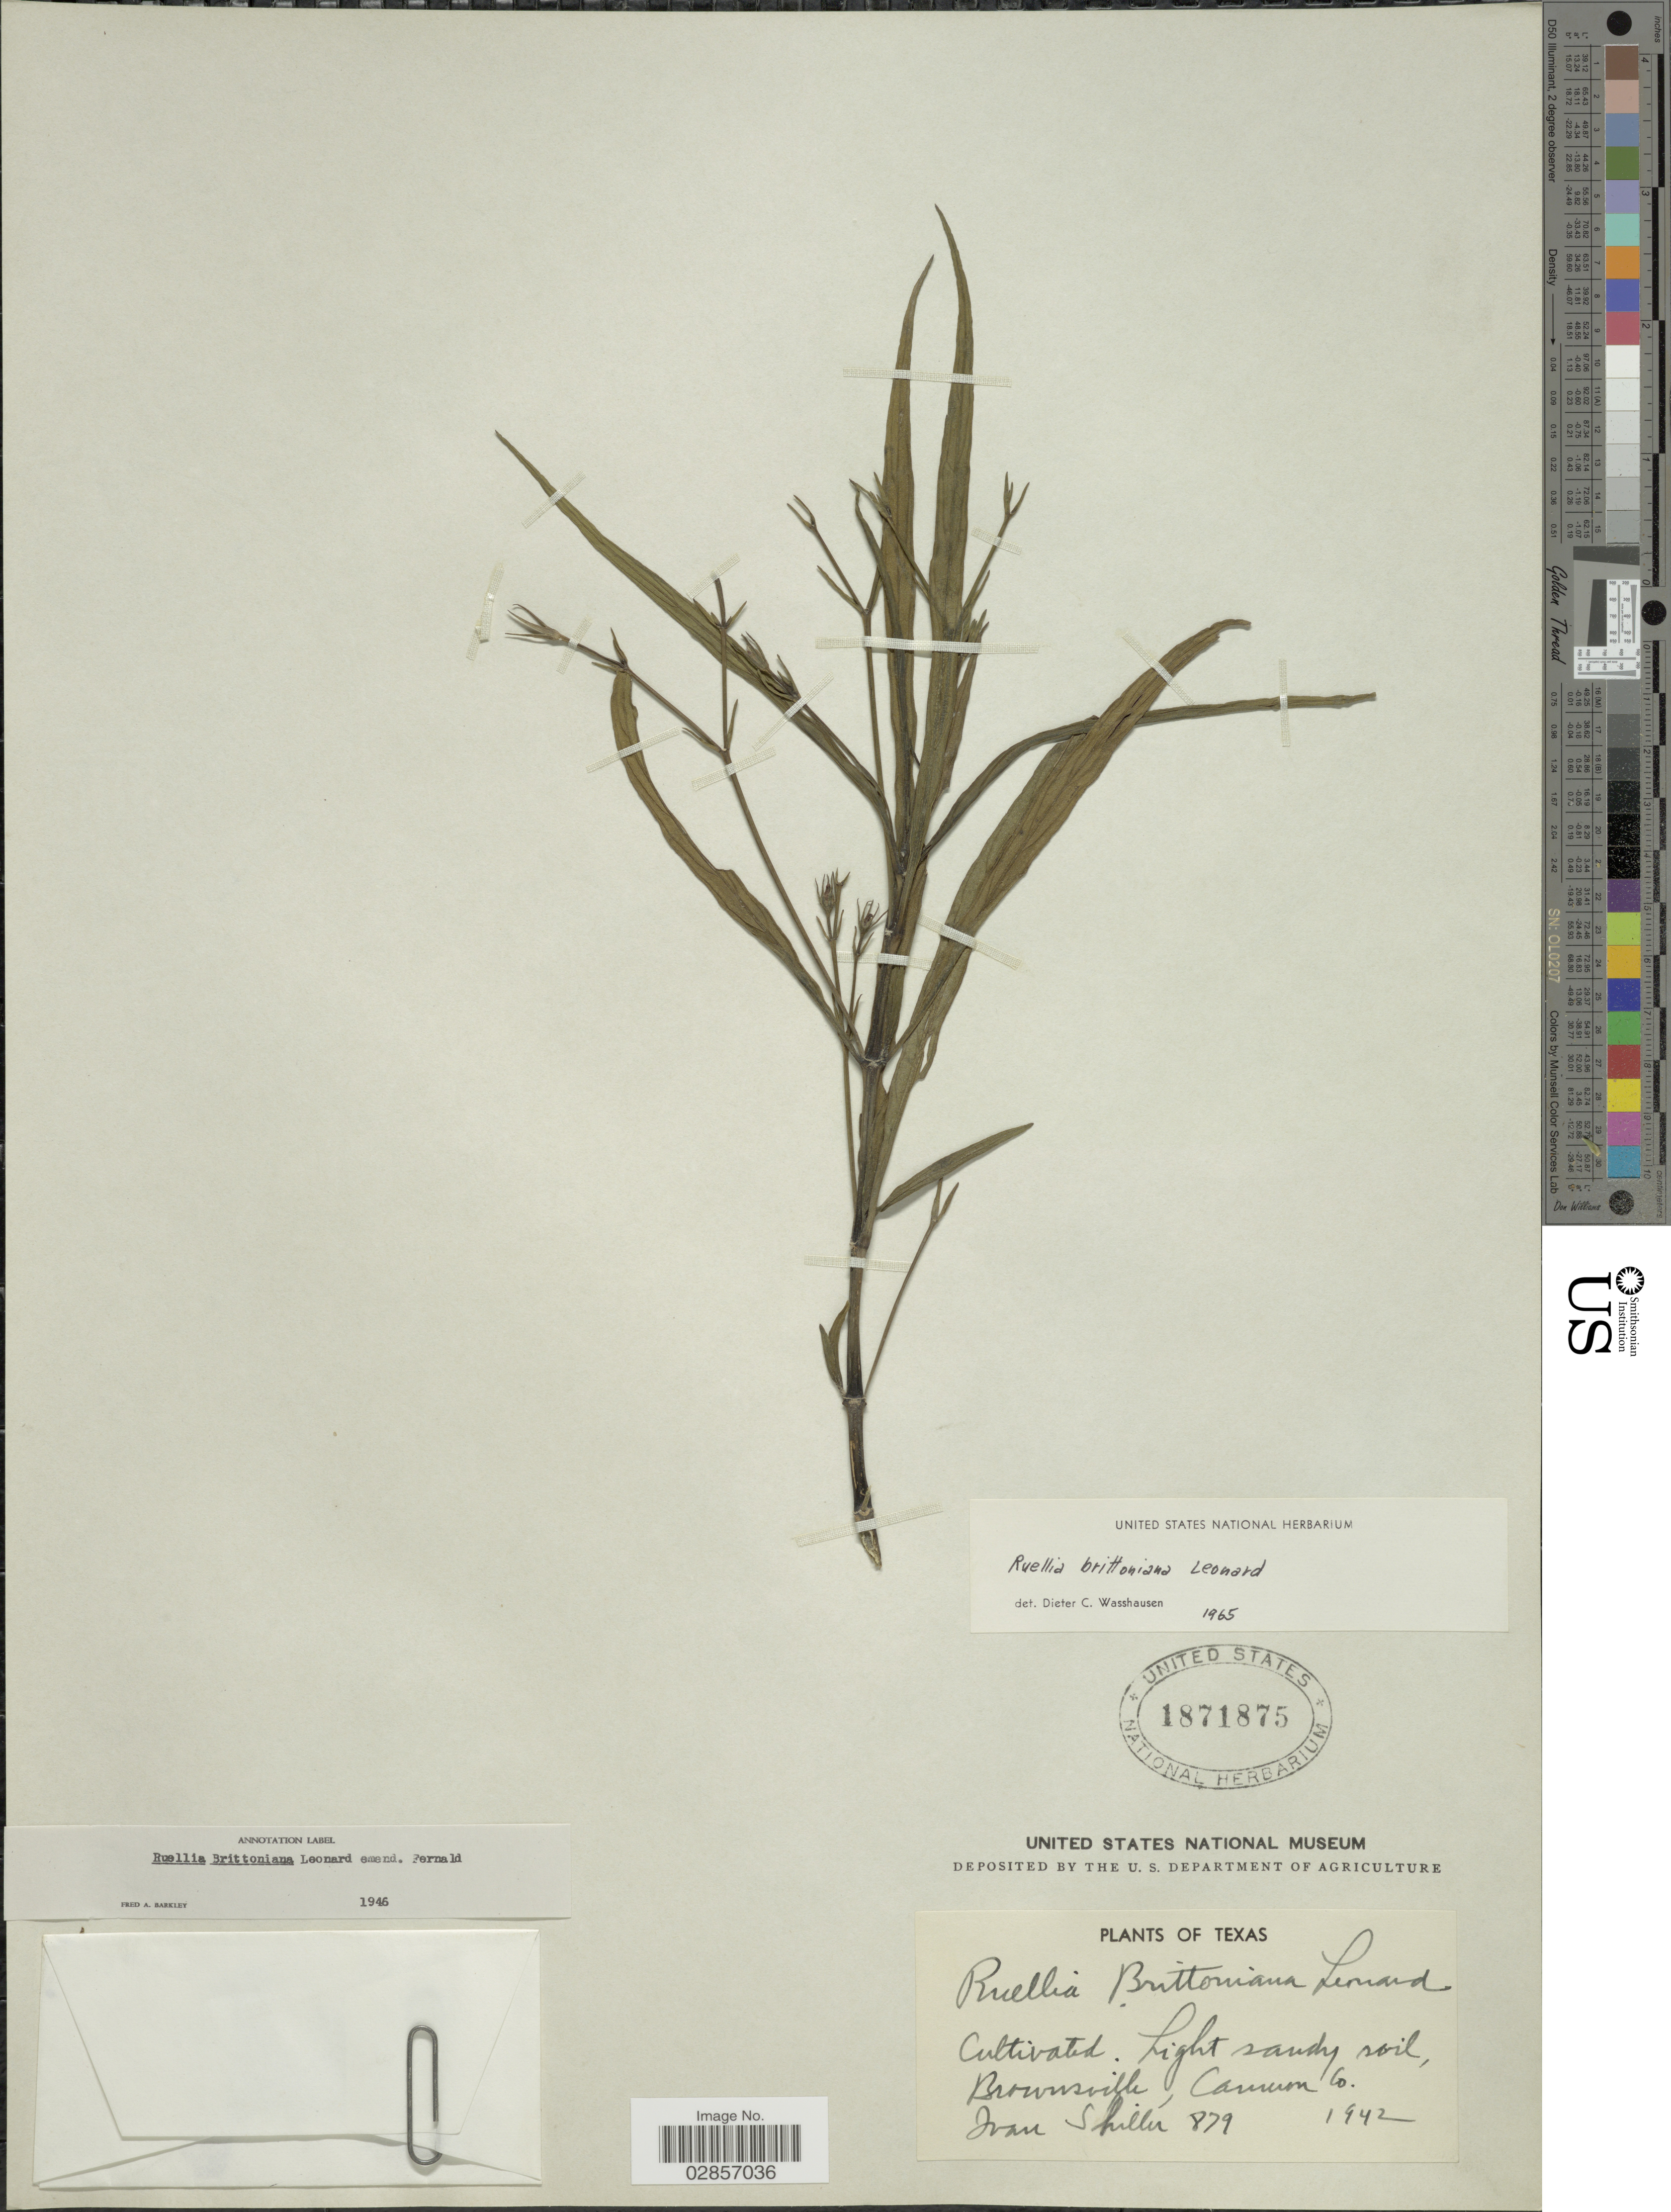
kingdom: Plantae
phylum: Tracheophyta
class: Magnoliopsida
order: Lamiales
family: Acanthaceae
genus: Ruellia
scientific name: Ruellia coerulea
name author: Morong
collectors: I. Shiller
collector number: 879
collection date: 1942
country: United States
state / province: Texas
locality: Cultivated. Light sandy soil, Brownsville, Cameron Co.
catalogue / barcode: US 1871875